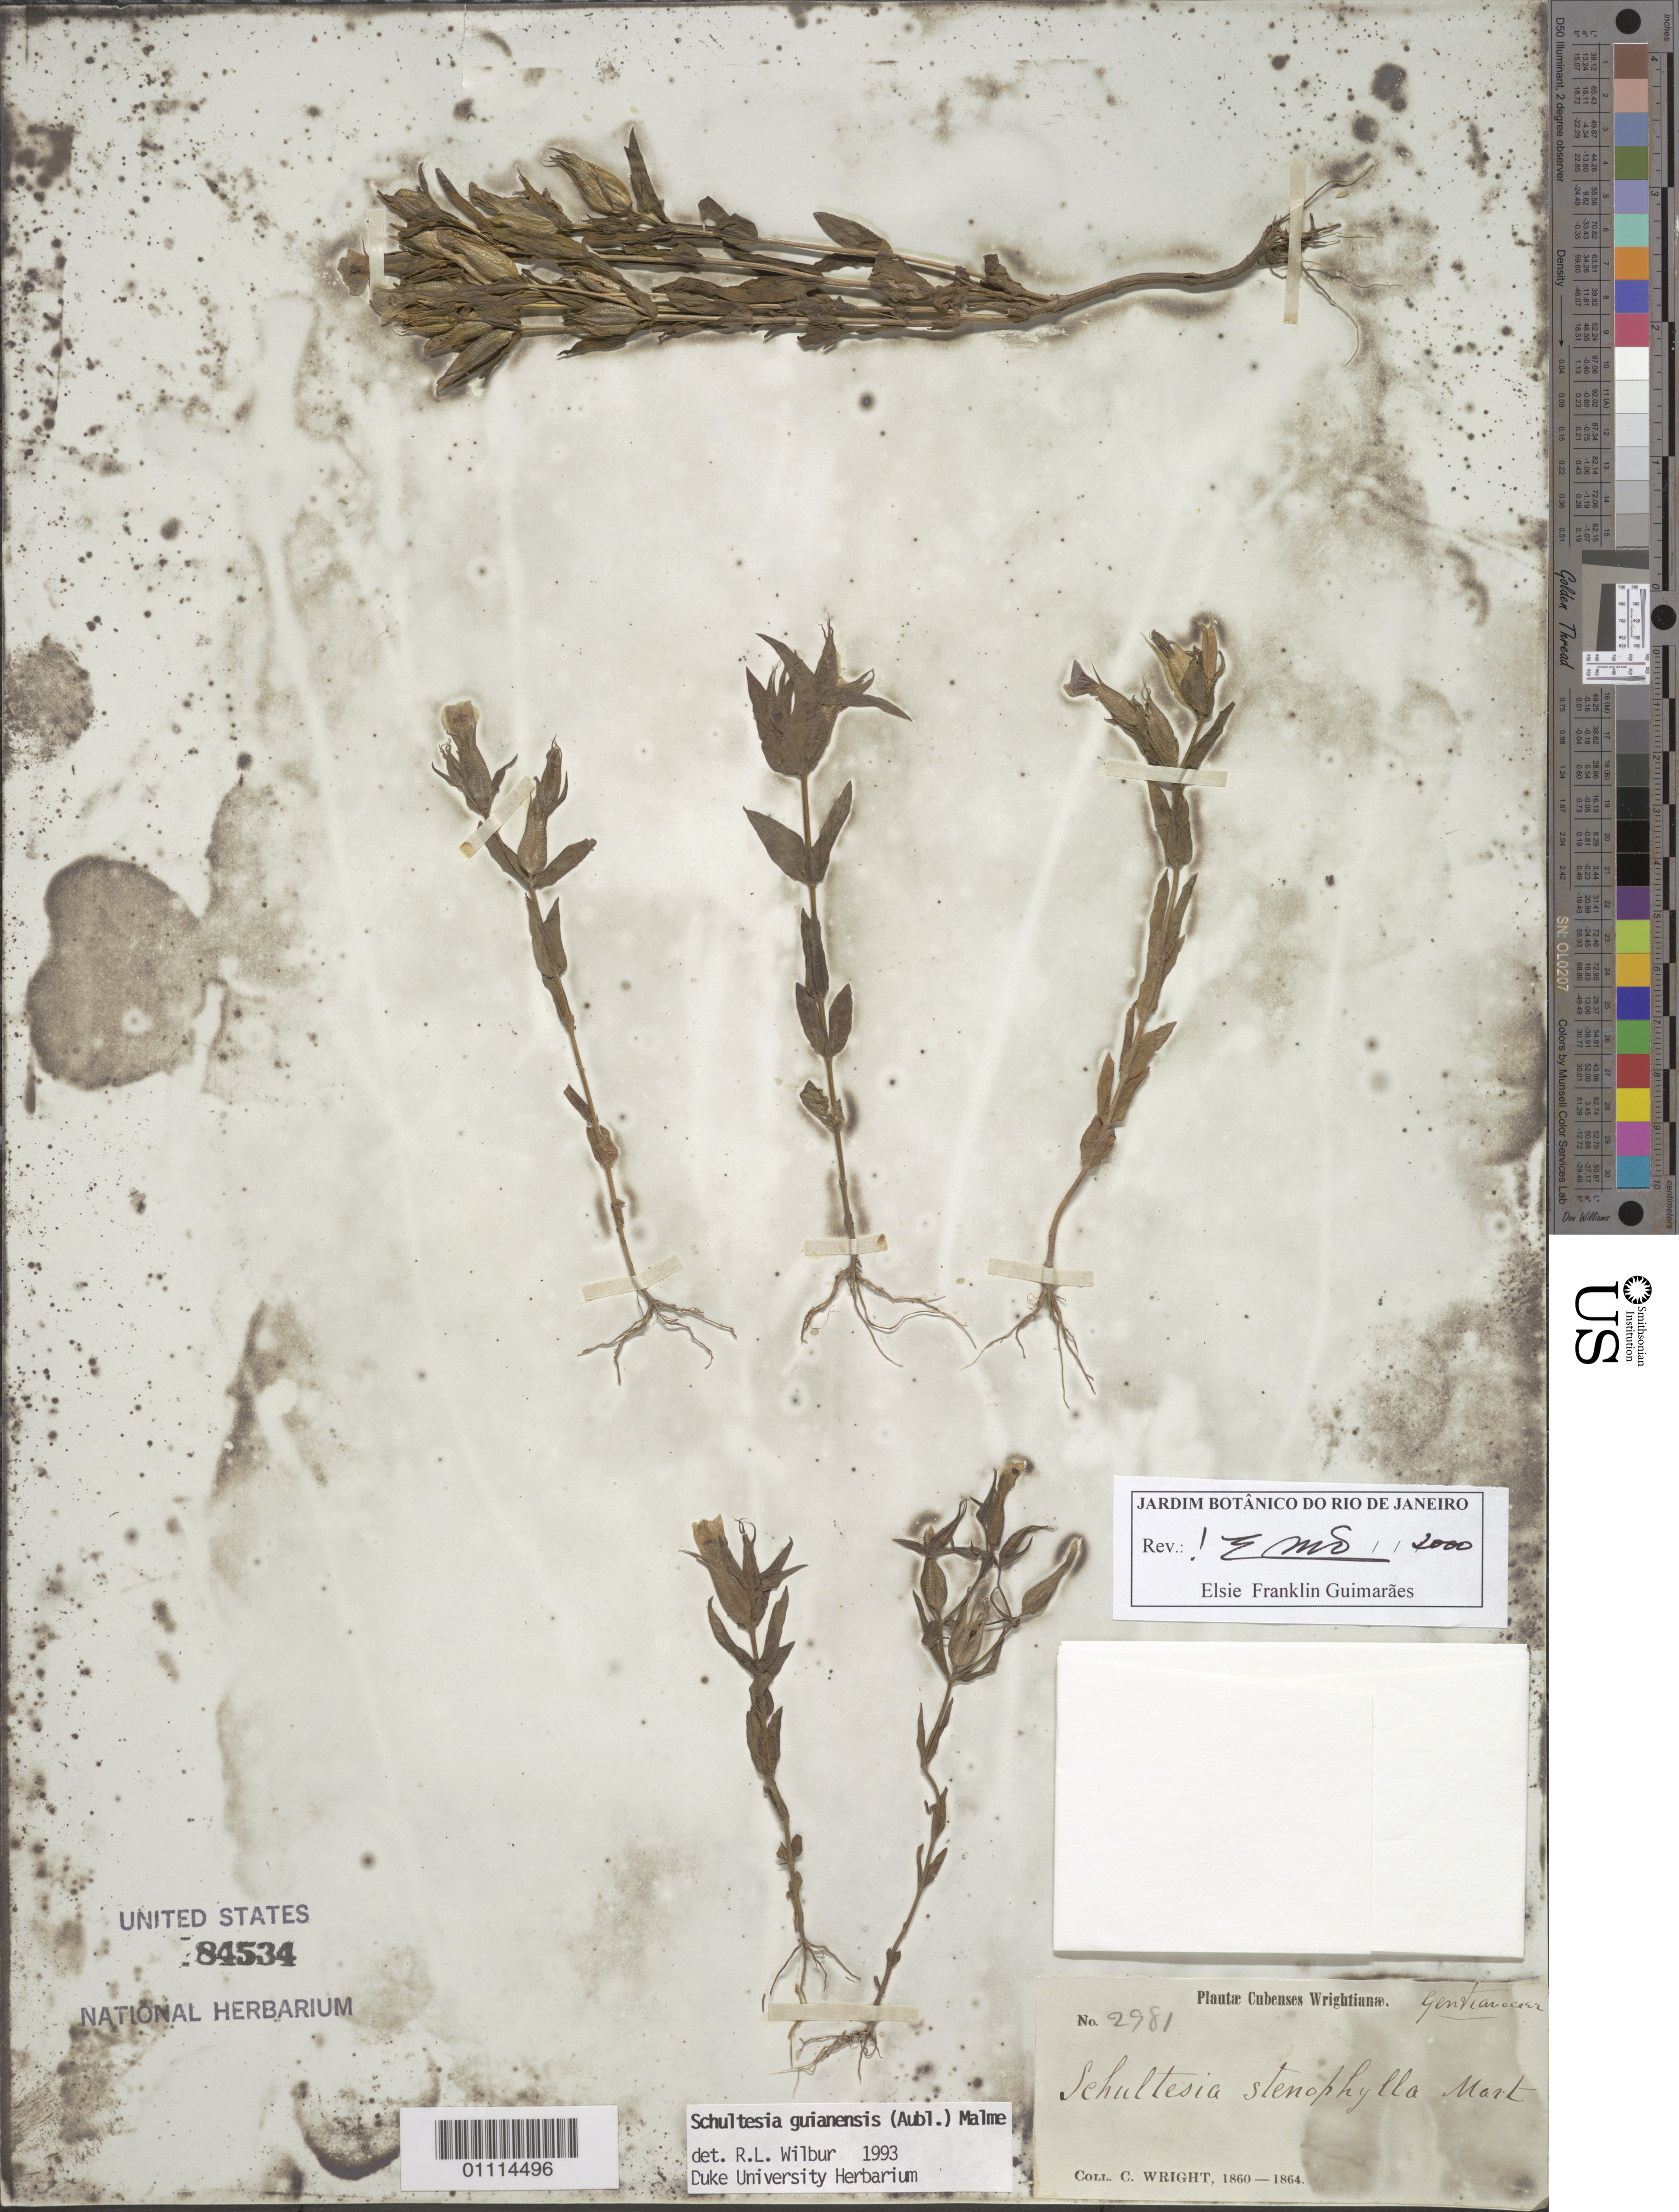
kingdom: Plantae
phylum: Tracheophyta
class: Magnoliopsida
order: Gentianales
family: Gentianaceae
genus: Schultesia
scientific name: Schultesia guianensis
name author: (Aubl.) Malme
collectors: C. Wright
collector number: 2981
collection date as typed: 1860 to 1864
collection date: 1860/1864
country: Cuba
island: Cuba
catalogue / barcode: US 84534